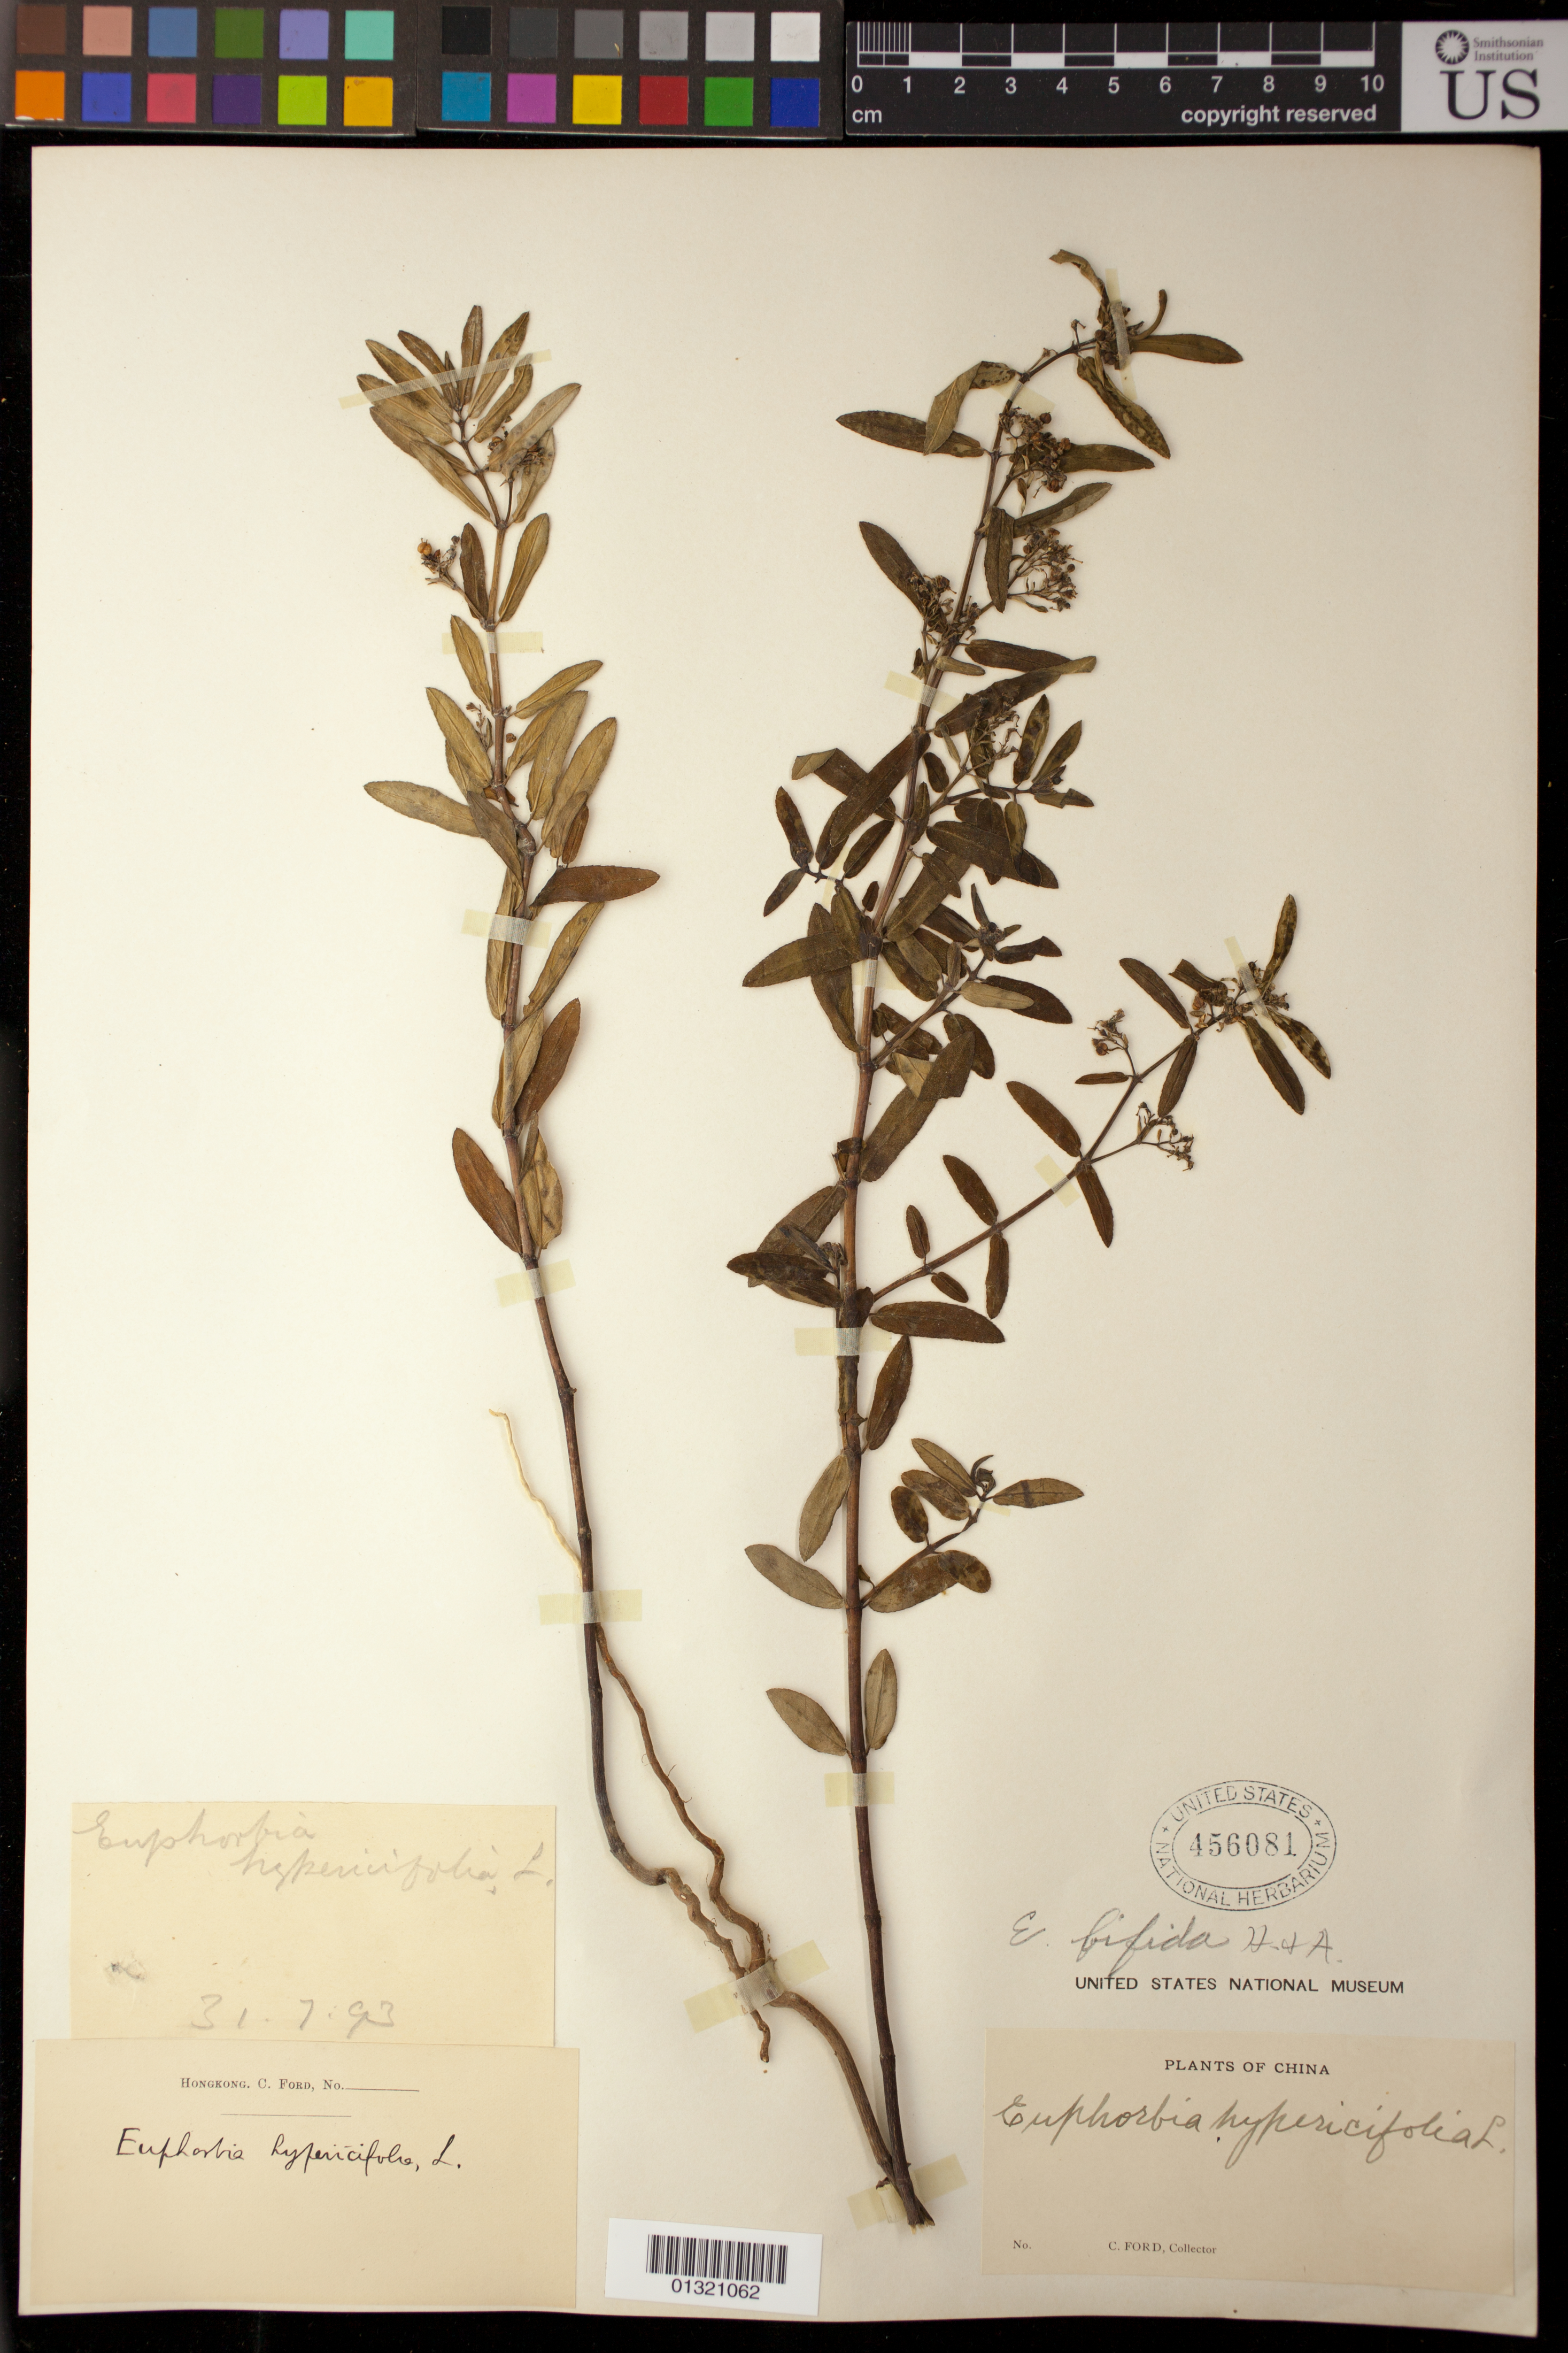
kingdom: Plantae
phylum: Tracheophyta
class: Magnoliopsida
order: Malpighiales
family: Euphorbiaceae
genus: Euphorbia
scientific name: Euphorbia bifida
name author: Hook. & Arn.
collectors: C. Ford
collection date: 1893-07-31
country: China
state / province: Hong Kong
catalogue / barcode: US 456081